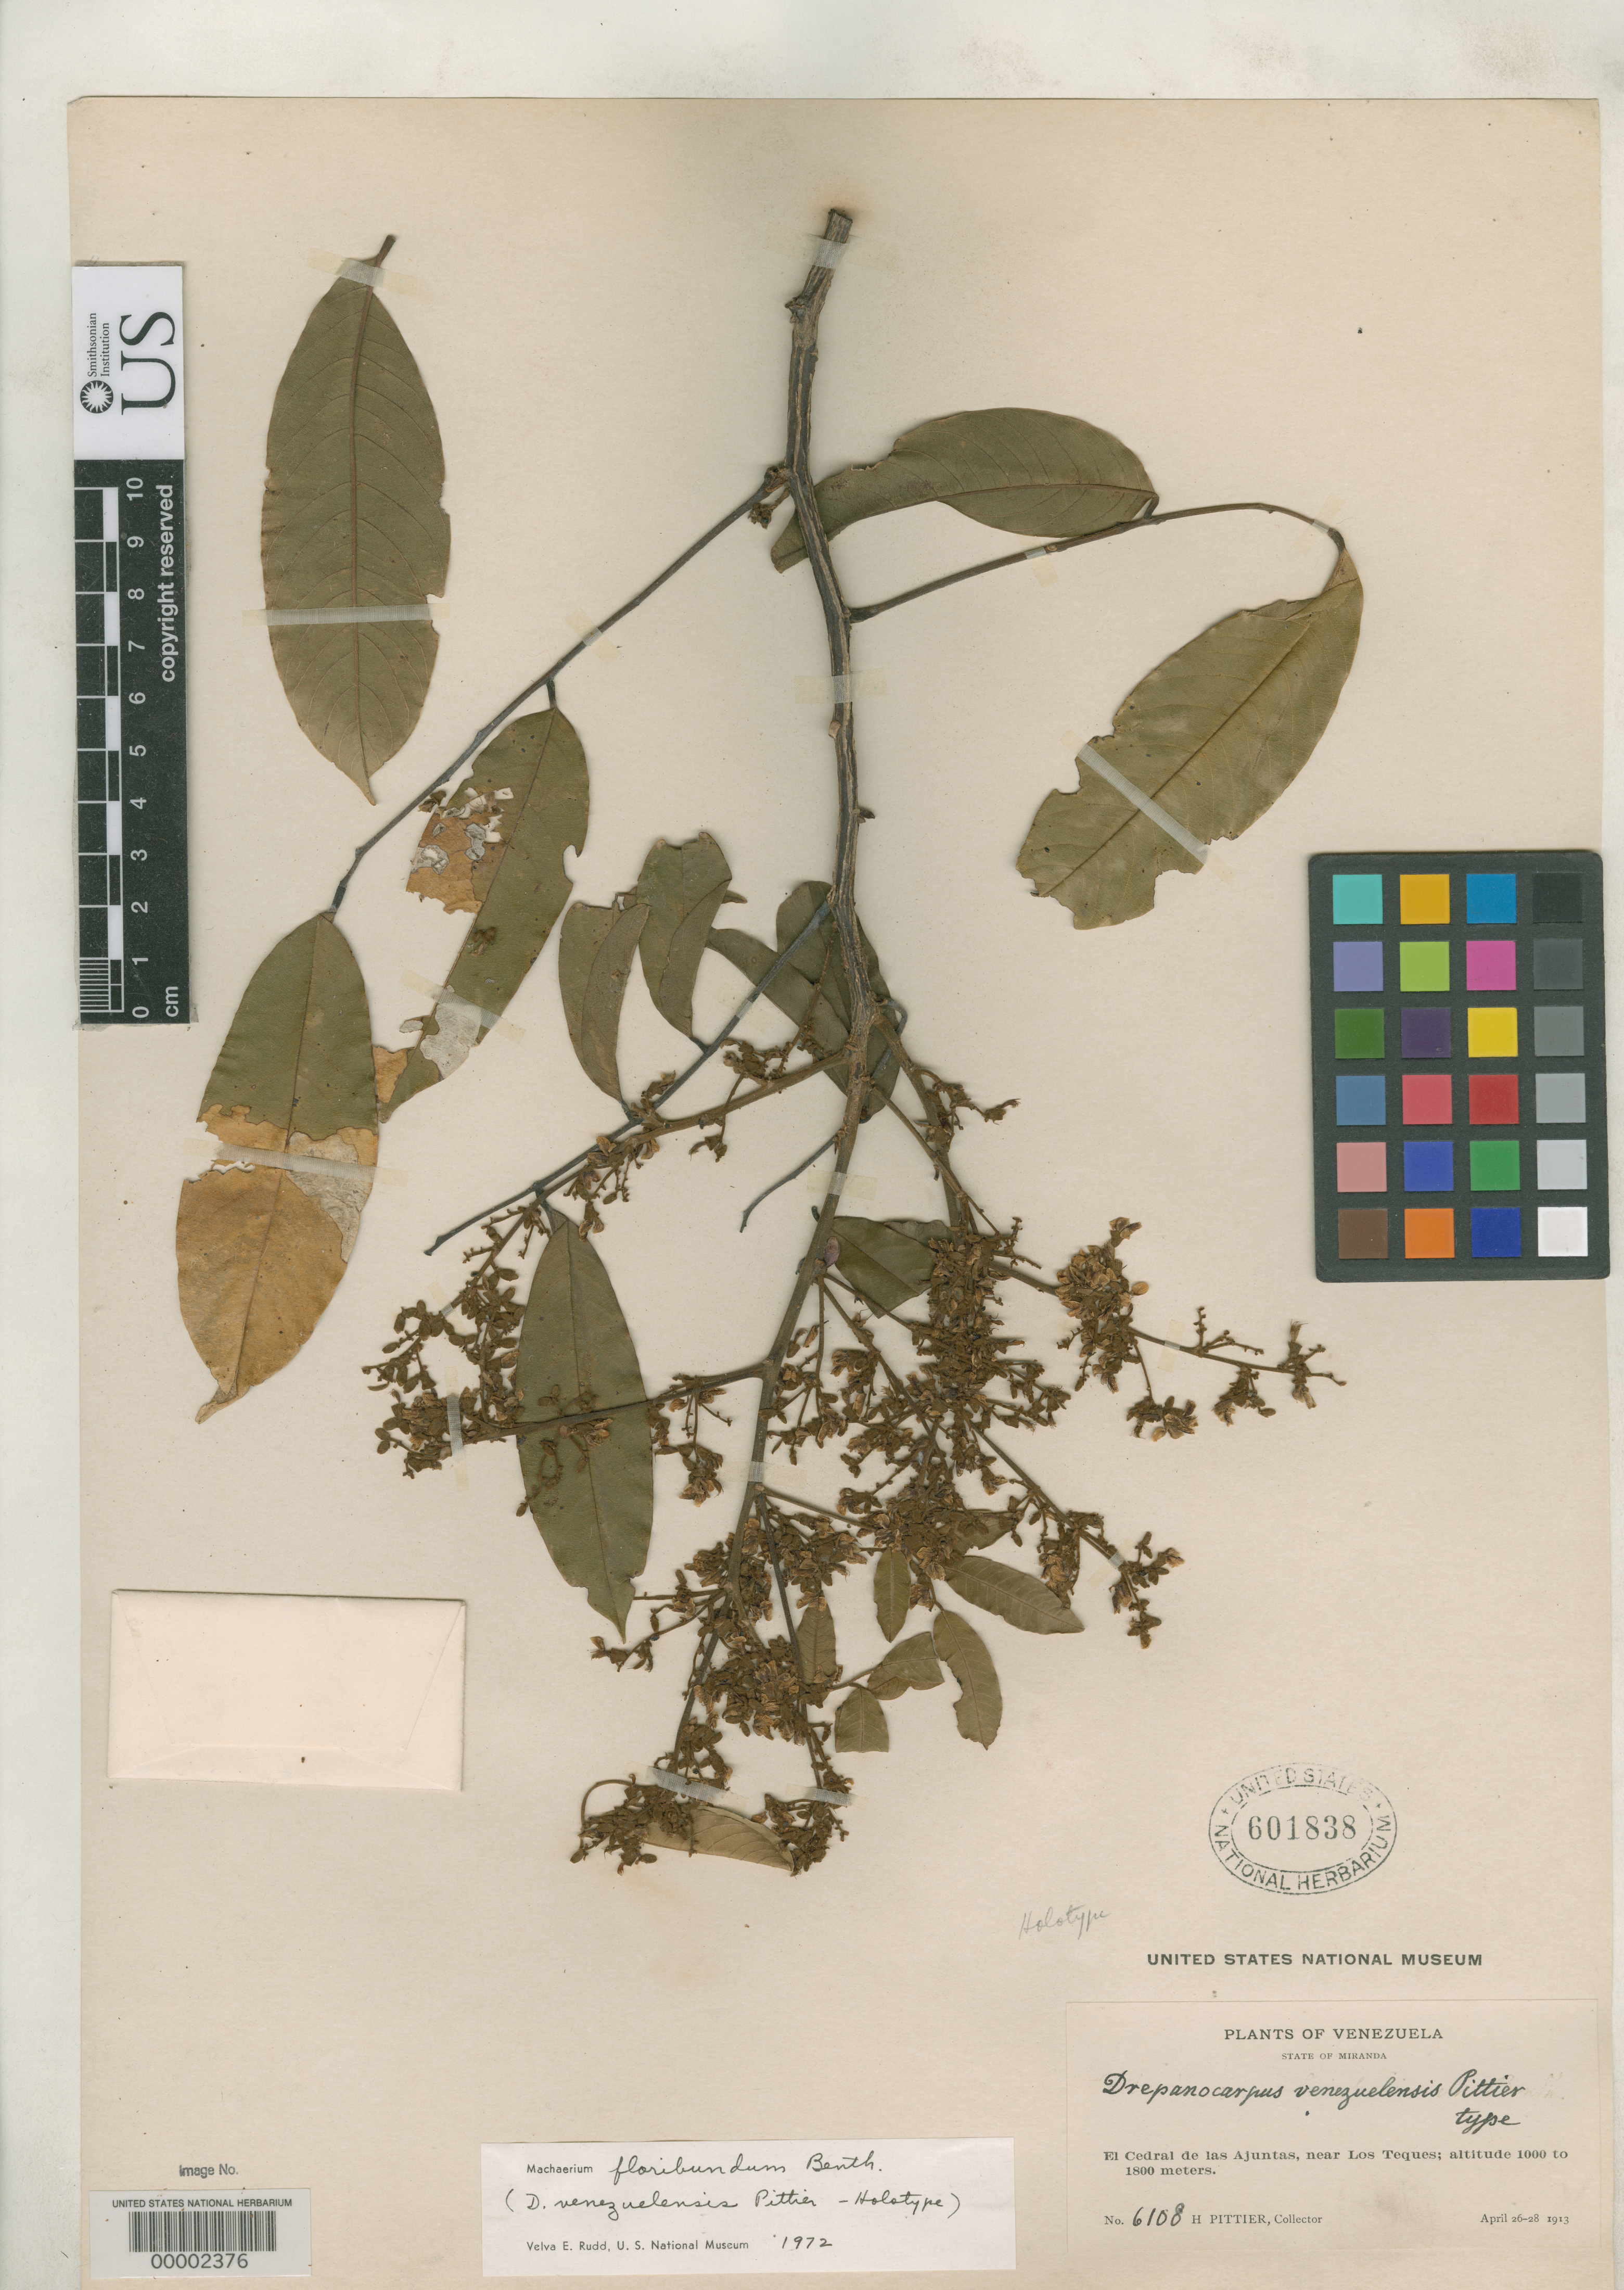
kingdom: Plantae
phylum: Tracheophyta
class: Magnoliopsida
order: Fabales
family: Fabaceae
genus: Drepanocarpus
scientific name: Drepanocarpus venezuelensis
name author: Pittier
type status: Holotype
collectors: H. F. Pittier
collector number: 6108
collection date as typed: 27 Apr 1913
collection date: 1913-04-27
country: Venezuela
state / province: Miranda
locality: Near Los Tegues, El Cedral de las Ajuntas.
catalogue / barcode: US 601838